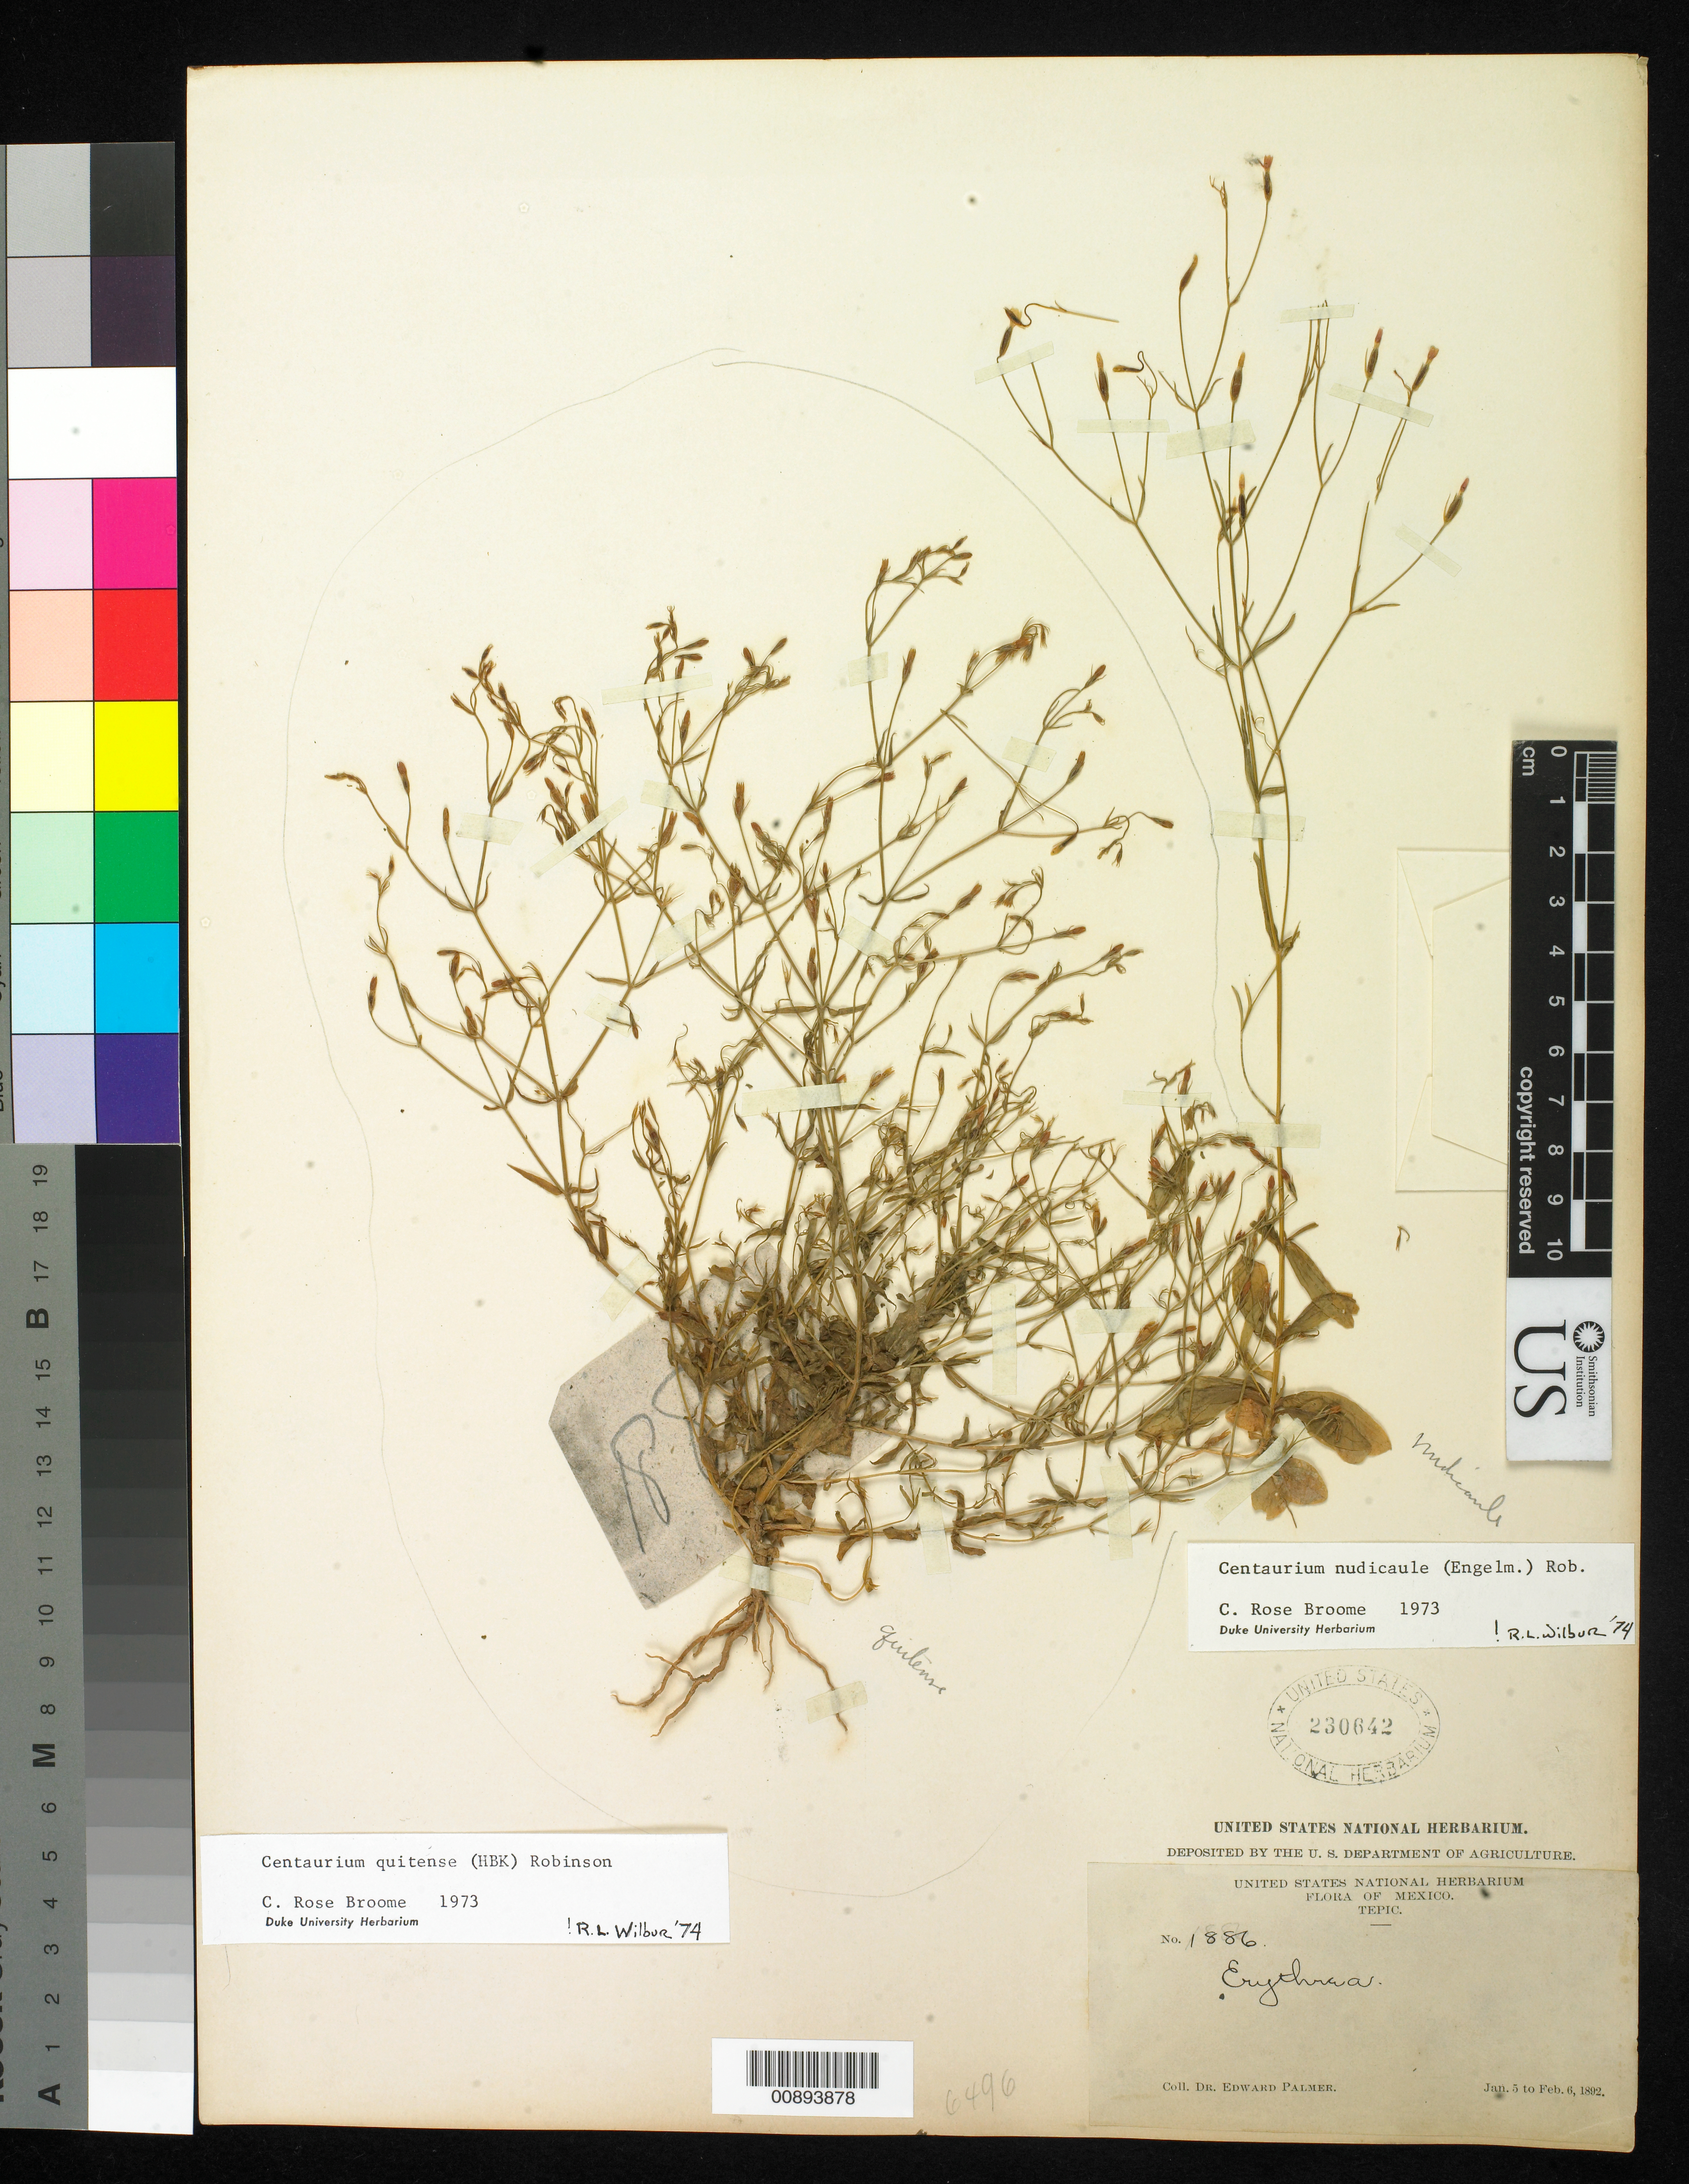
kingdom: Plantae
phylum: Tracheophyta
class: Magnoliopsida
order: Gentianales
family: Gentianaceae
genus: Centaurium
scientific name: Centaurium nudicaule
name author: (Engelm.) B.L. Rob.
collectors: E. Palmer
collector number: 1886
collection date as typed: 05 Jan 1892 to 06 Feb 1892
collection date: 1892-01-05/1892-02-06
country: Mexico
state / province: Nayarit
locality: Tepic, Nayarit.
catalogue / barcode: US 230642